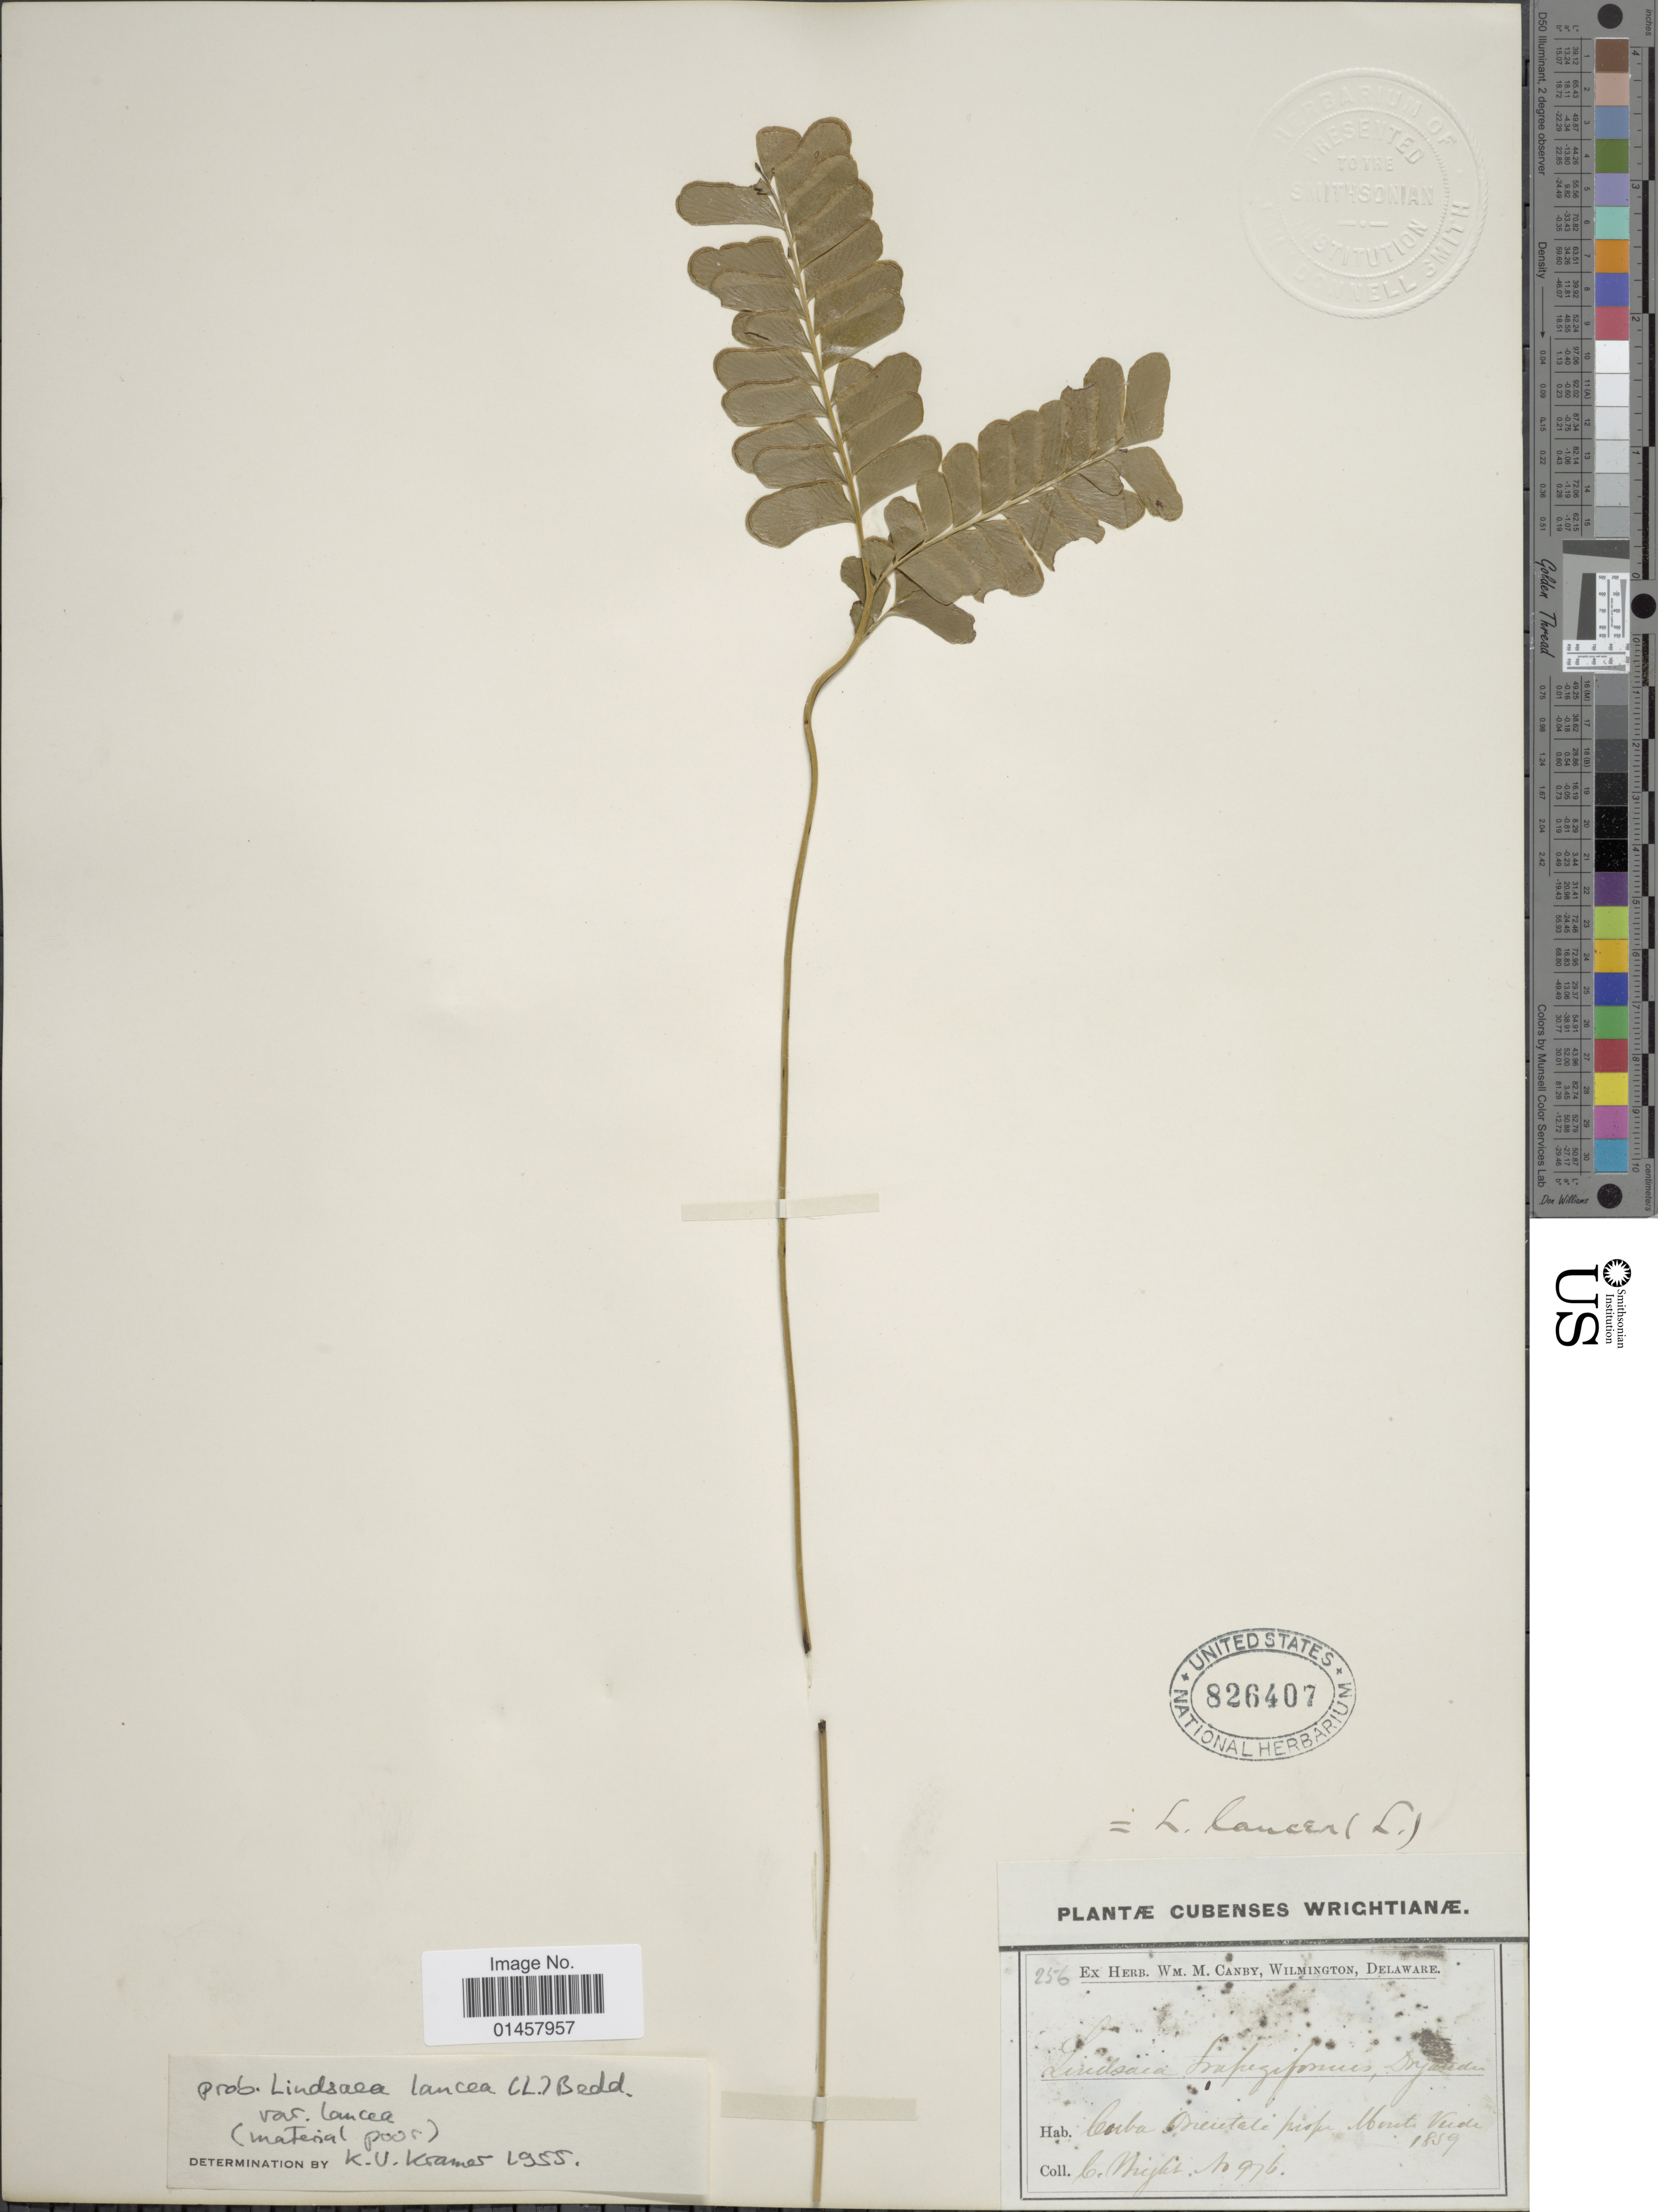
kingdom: Plantae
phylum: Tracheophyta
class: Polypodiopsida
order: Polypodiales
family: Lindsaeaceae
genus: Lindsaea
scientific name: Lindsaea lancea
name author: (L.) Bedd.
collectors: C. Wright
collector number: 976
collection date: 1859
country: Cuba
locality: Cuba orientale prope Monte Verde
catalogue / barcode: US 826407